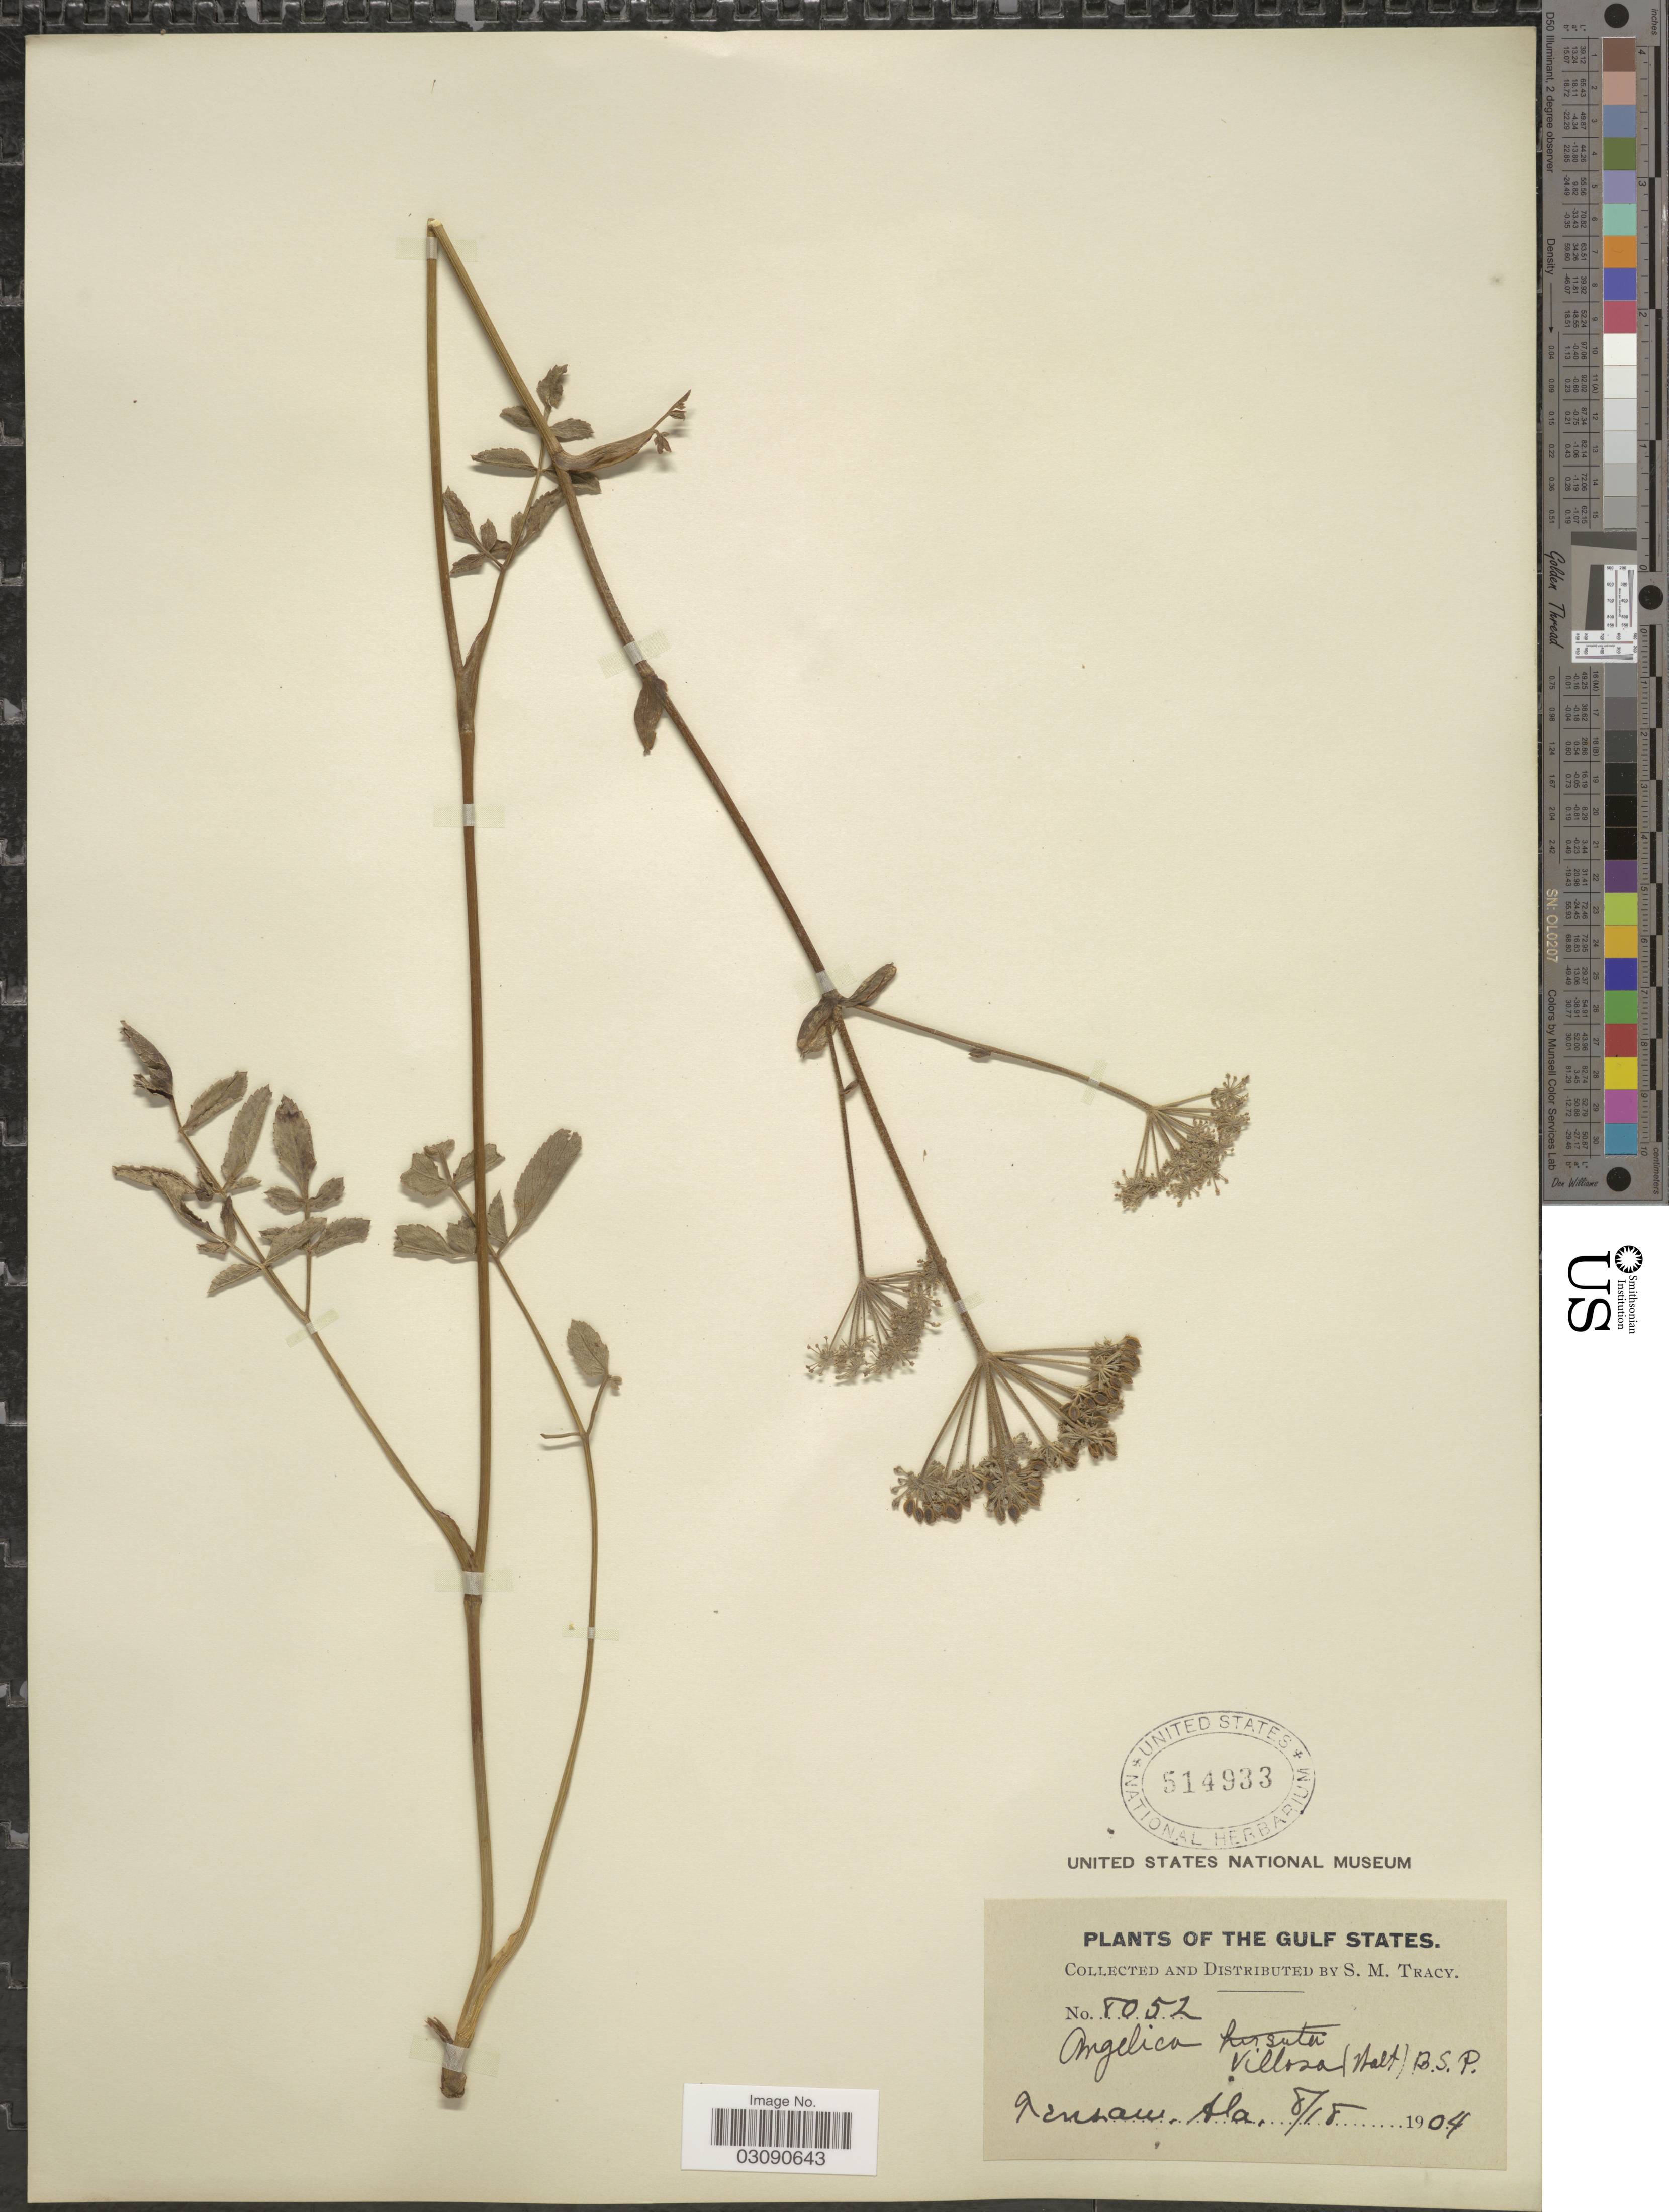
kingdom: Plantae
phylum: Tracheophyta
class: Magnoliopsida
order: Apiales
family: Apiaceae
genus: Angelica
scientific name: Angelica venenosa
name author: (Greenway) Fernald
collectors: S. M. Tracy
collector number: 8052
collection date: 1904-08-18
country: United States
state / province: Alabama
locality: Gulf States. Tensaw.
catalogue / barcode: US 514933